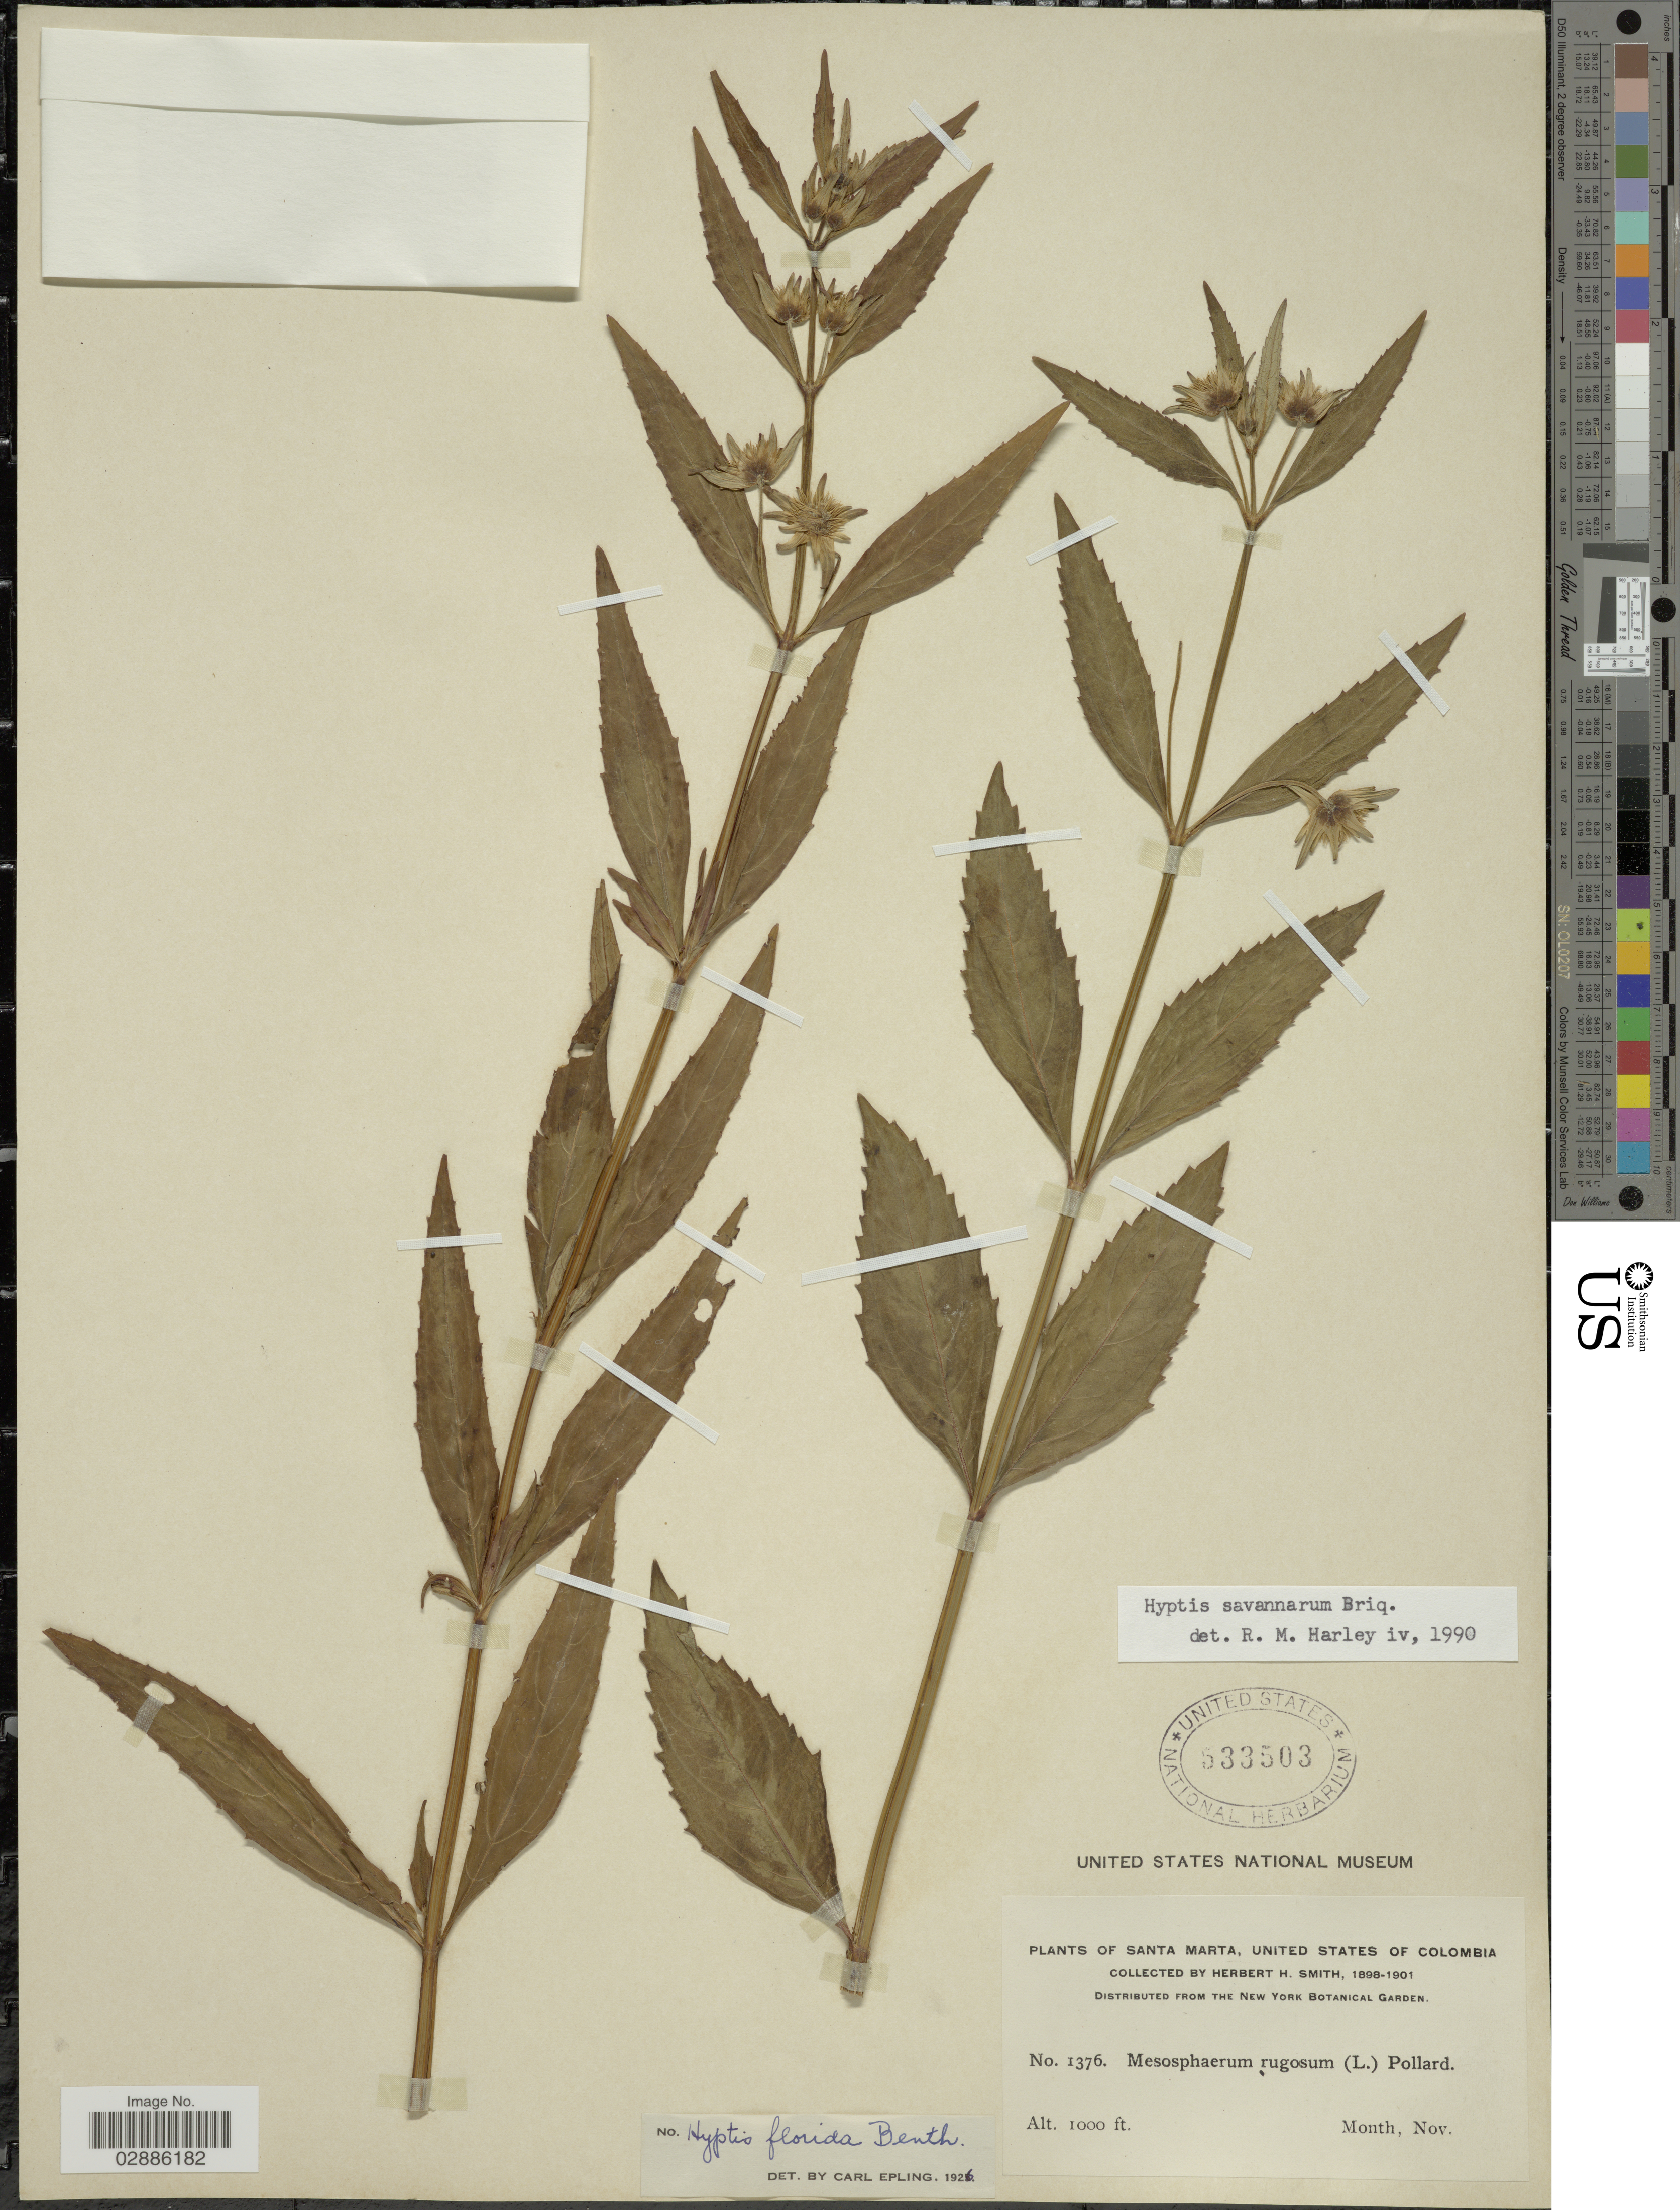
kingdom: Plantae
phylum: Tracheophyta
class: Magnoliopsida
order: Lamiales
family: Lamiaceae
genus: Hyptis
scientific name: Hyptis savannarum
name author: Briq.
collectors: Herbert H. Smith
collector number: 1376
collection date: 1898-11/1901-11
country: Colombia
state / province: Magdalena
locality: Santa Marta, United States of Colombia.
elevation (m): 305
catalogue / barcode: US 533503